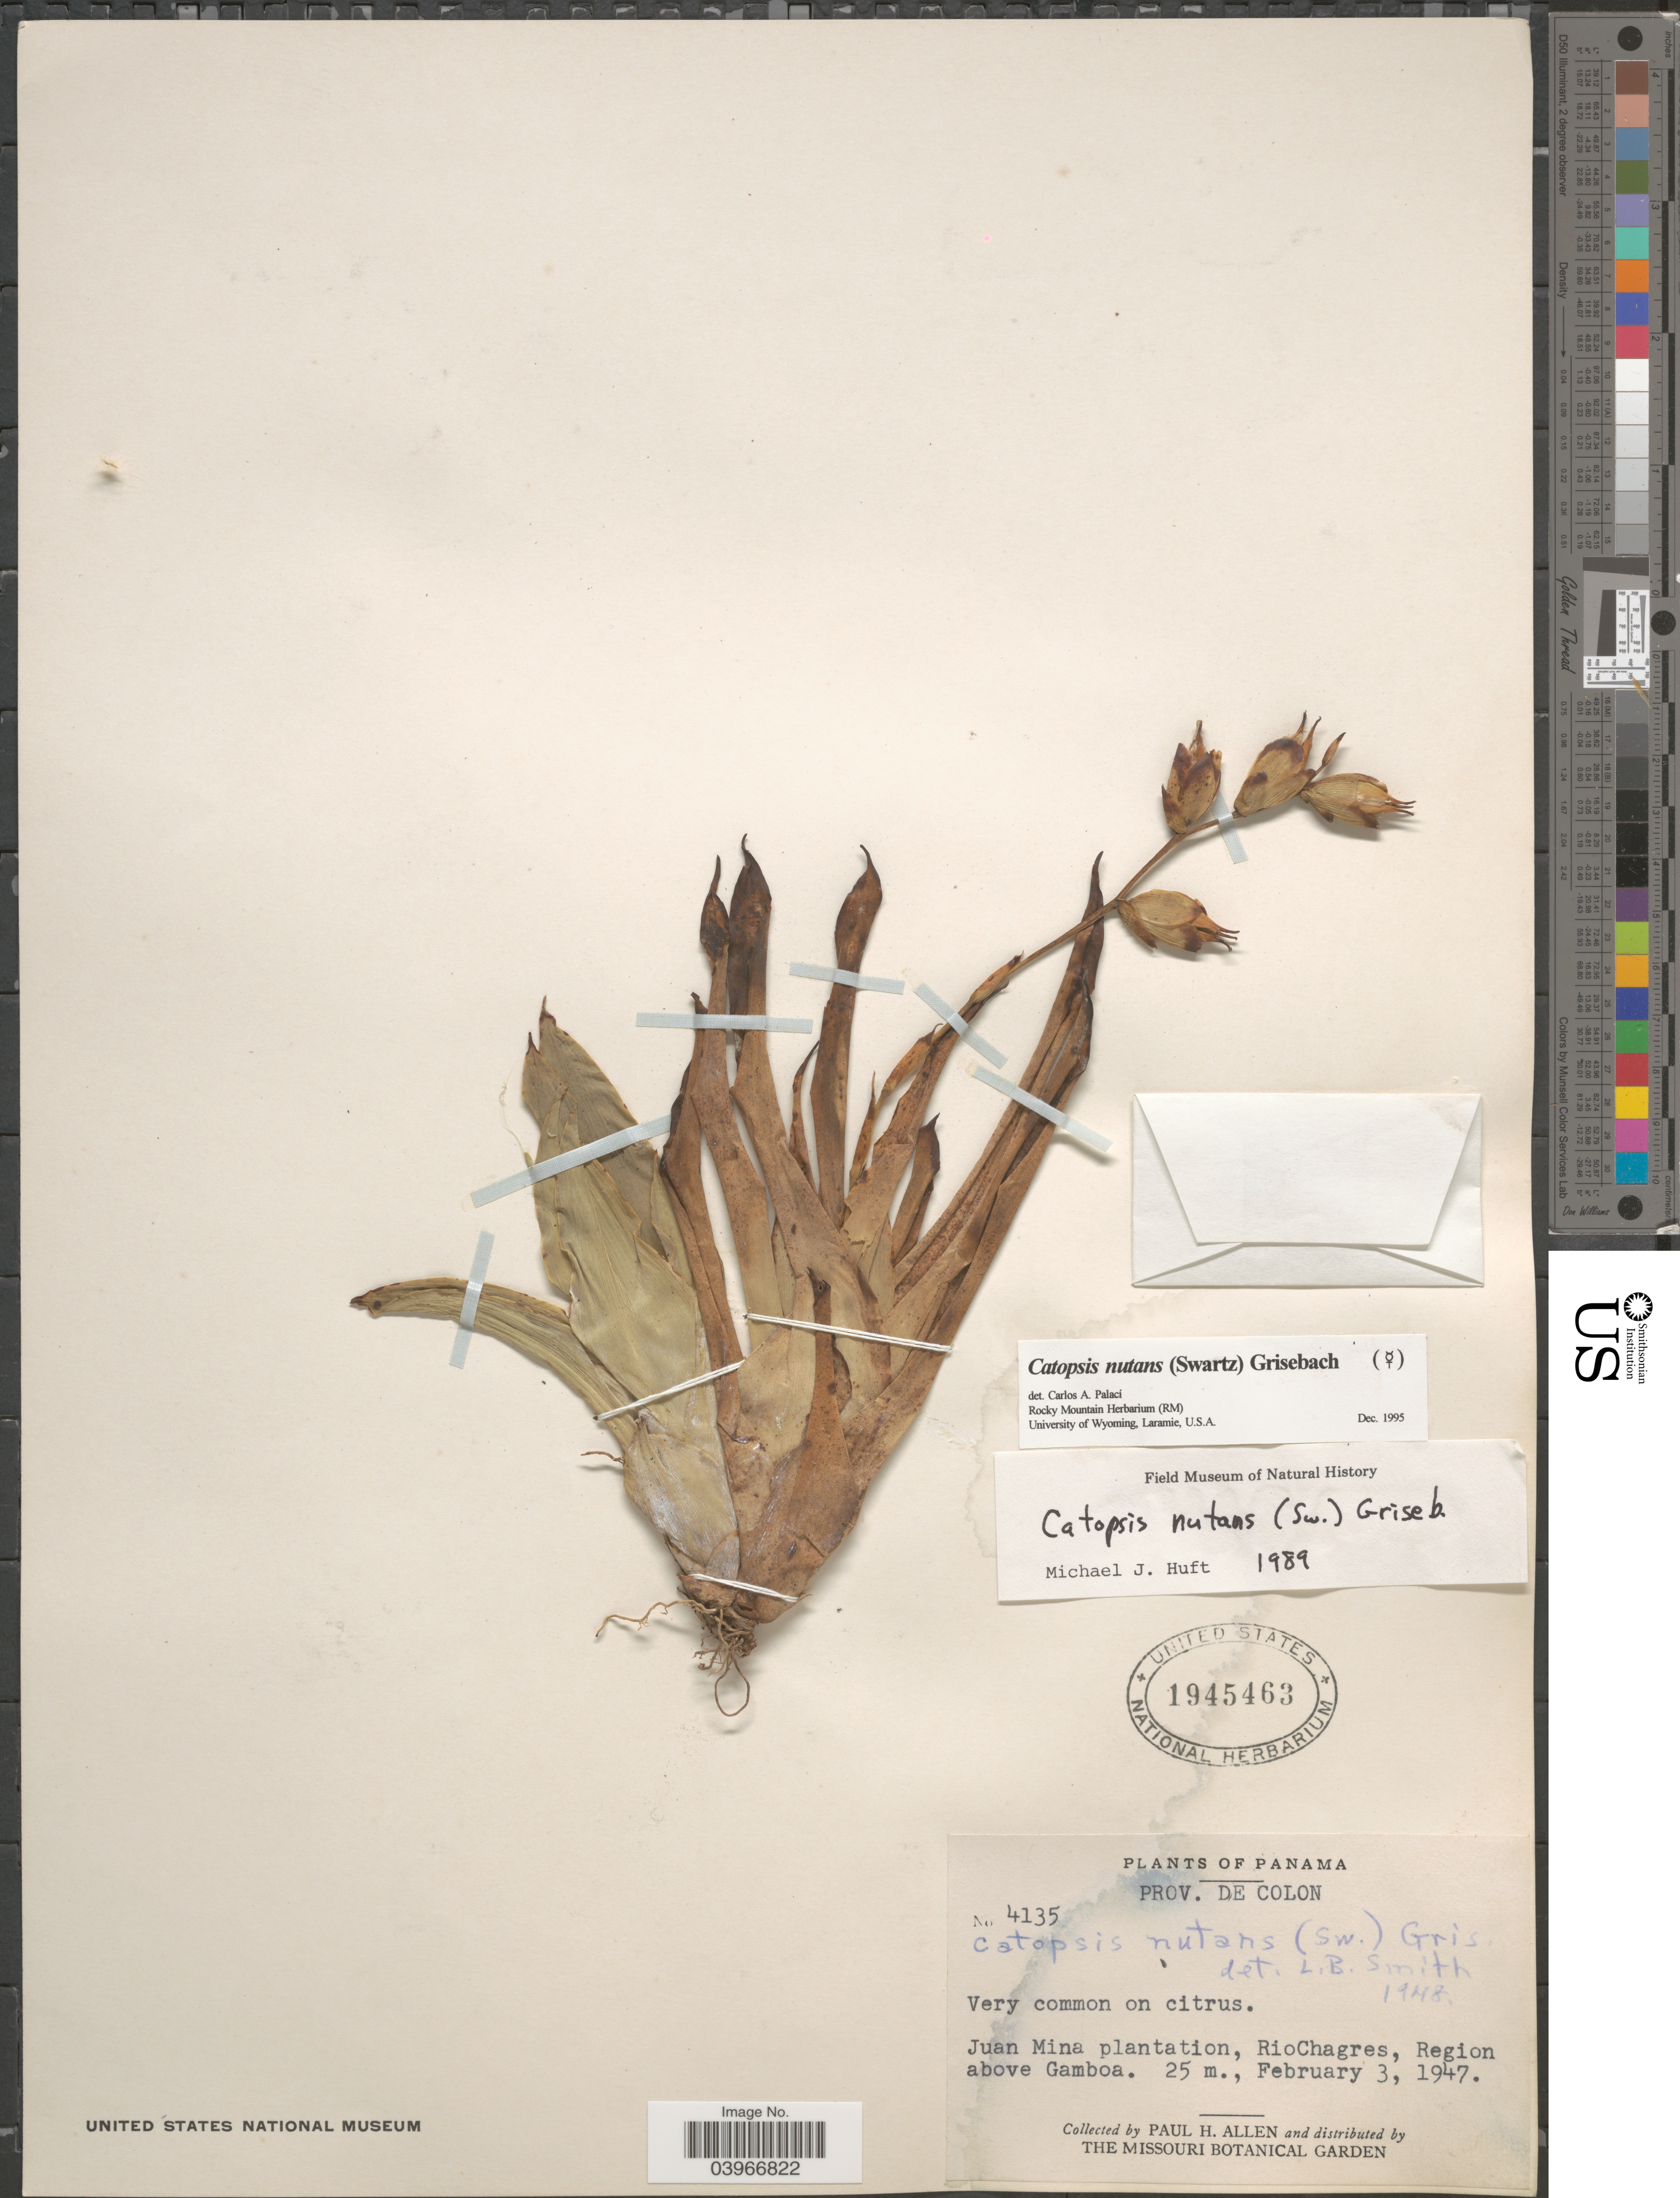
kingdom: Plantae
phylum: Tracheophyta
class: Liliopsida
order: Poales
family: Bromeliaceae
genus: Catopsis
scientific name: Catopsis nutans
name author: (Sw.) Griseb.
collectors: P. H. Allen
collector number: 4135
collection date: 1947-02-03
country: Panama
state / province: Colón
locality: Prov. de Colon. Juan Mina plantation, Rio Chagres, Region above Gamboa.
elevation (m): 25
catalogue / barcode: US 1945463